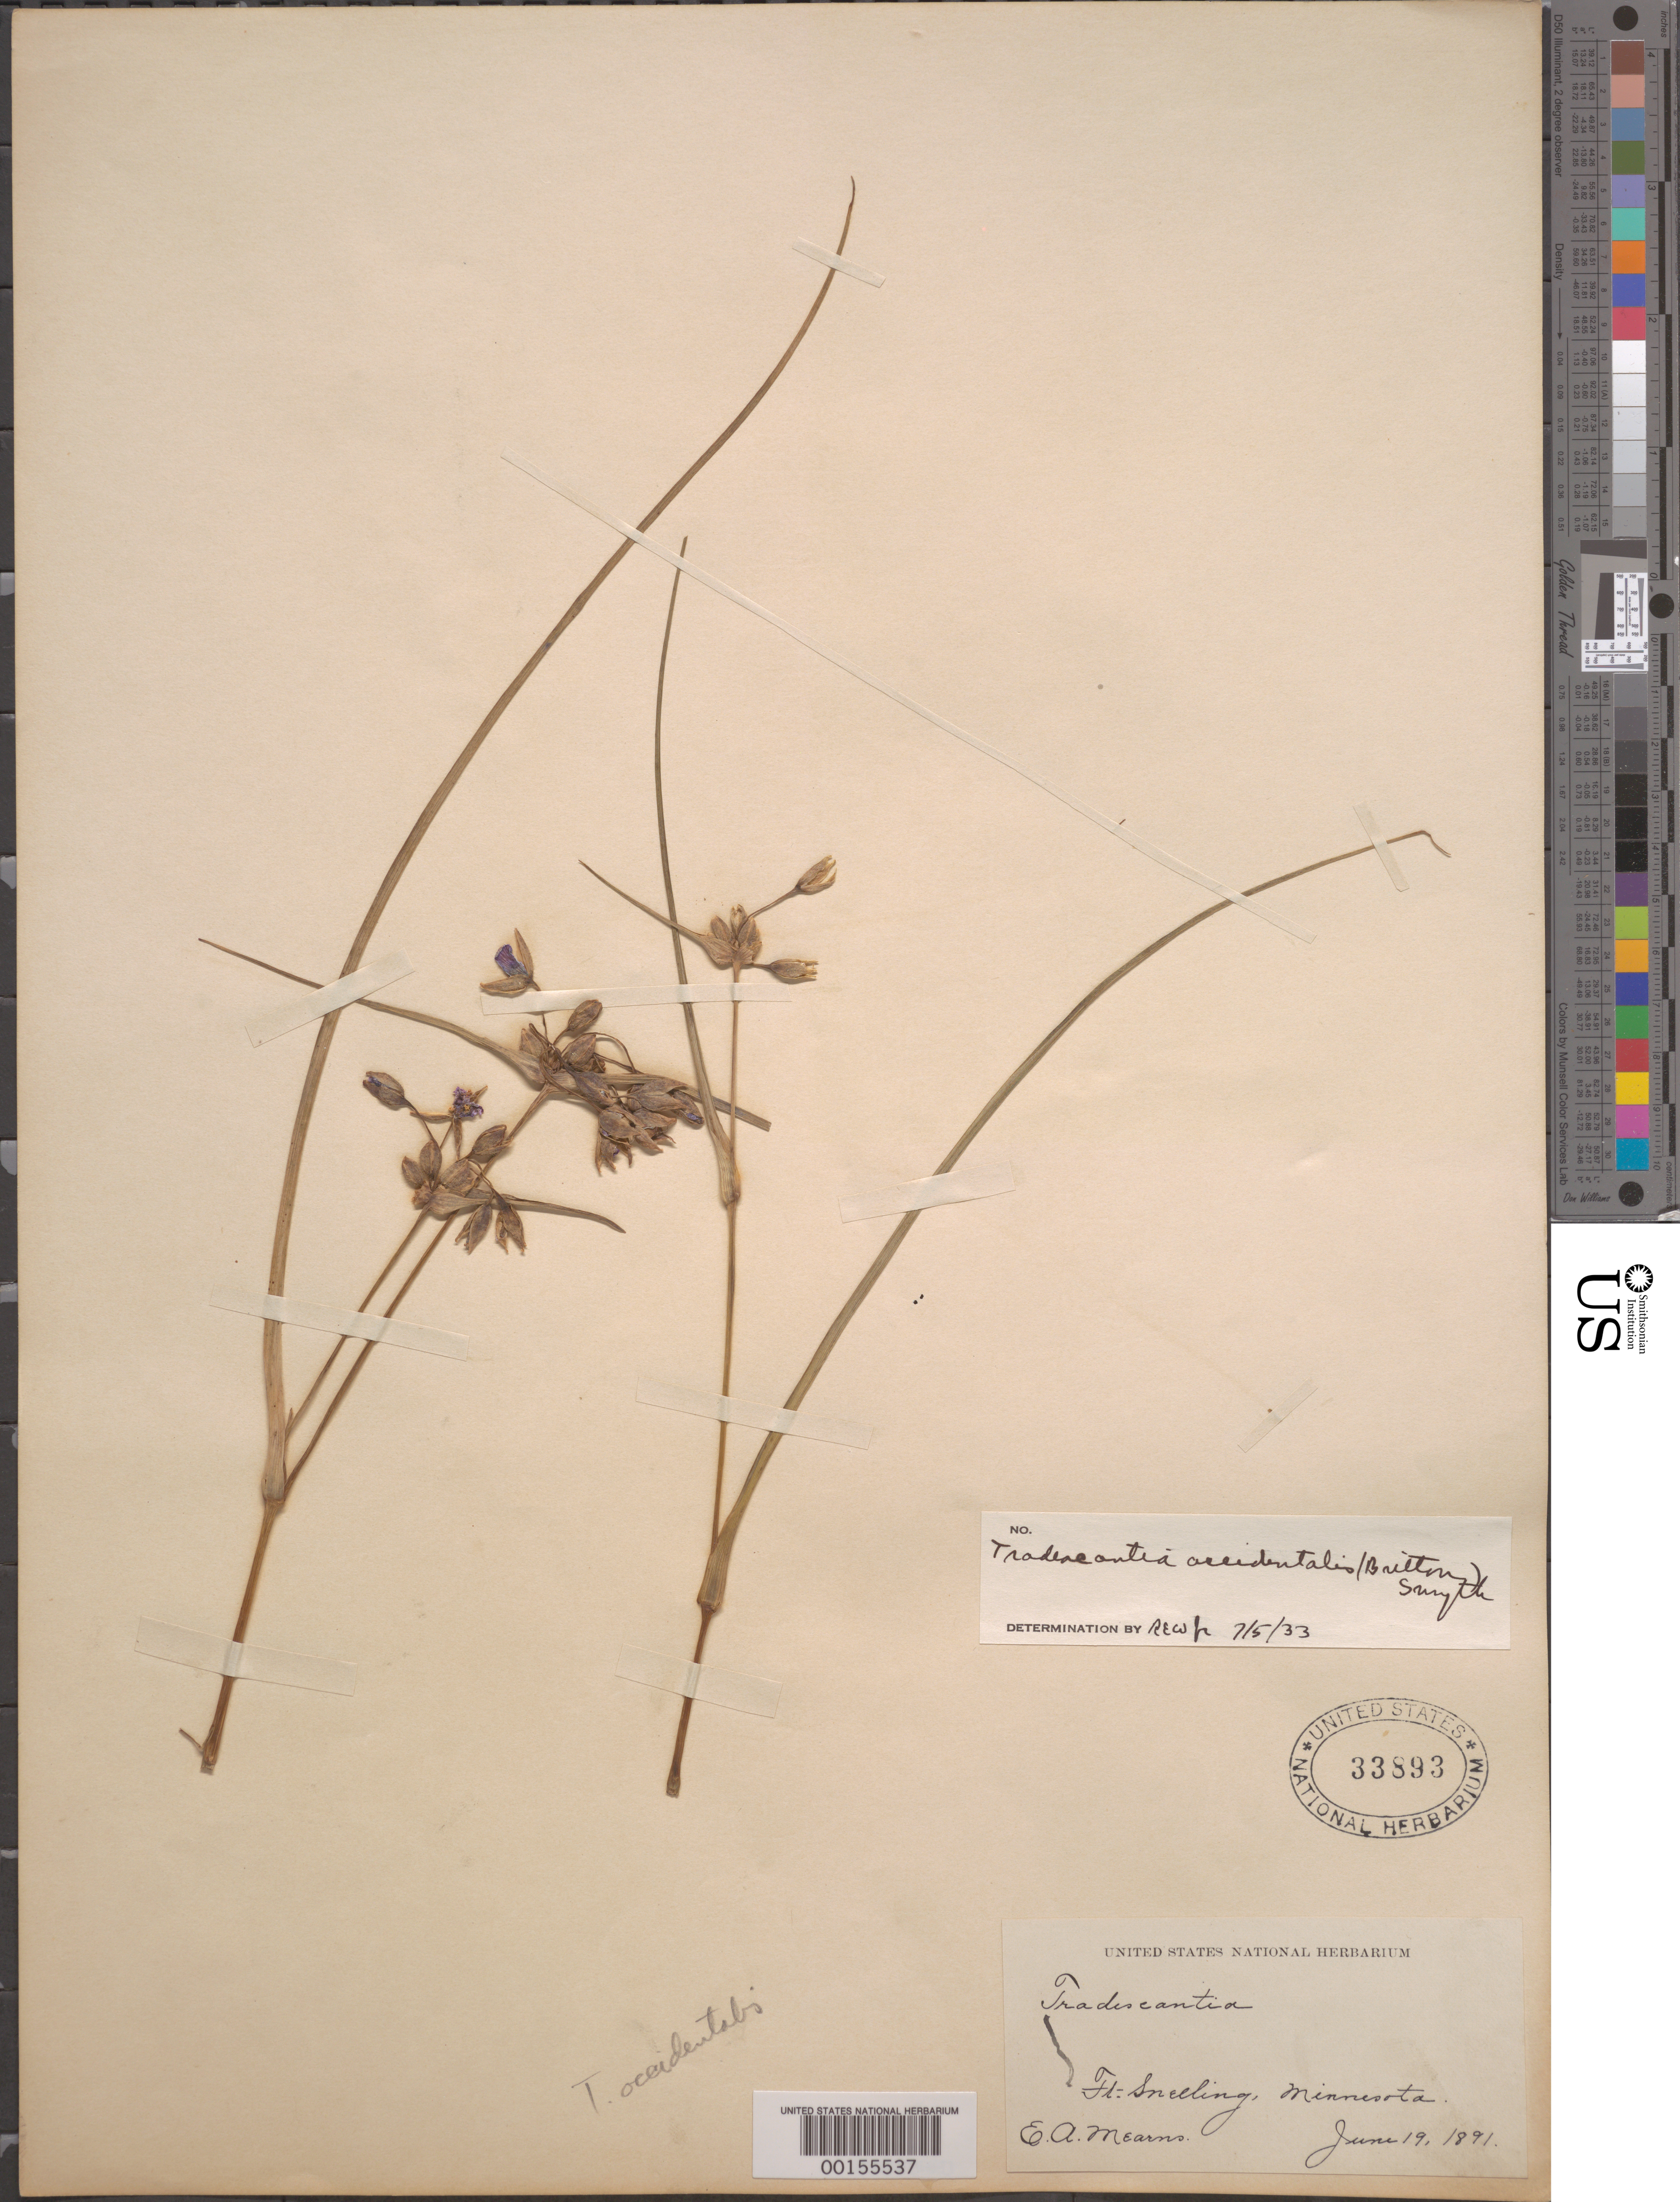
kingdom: Plantae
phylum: Tracheophyta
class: Liliopsida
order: Commelinales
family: Commelinaceae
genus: Tradescantia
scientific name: Tradescantia occidentalis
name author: (Britton) Smyth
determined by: Woodson, R. E., Jr.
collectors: E. A. Mearns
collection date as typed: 19 Jun 1891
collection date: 1891-06-19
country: United States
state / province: Minnesota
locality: Ft. snelling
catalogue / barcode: US 33893